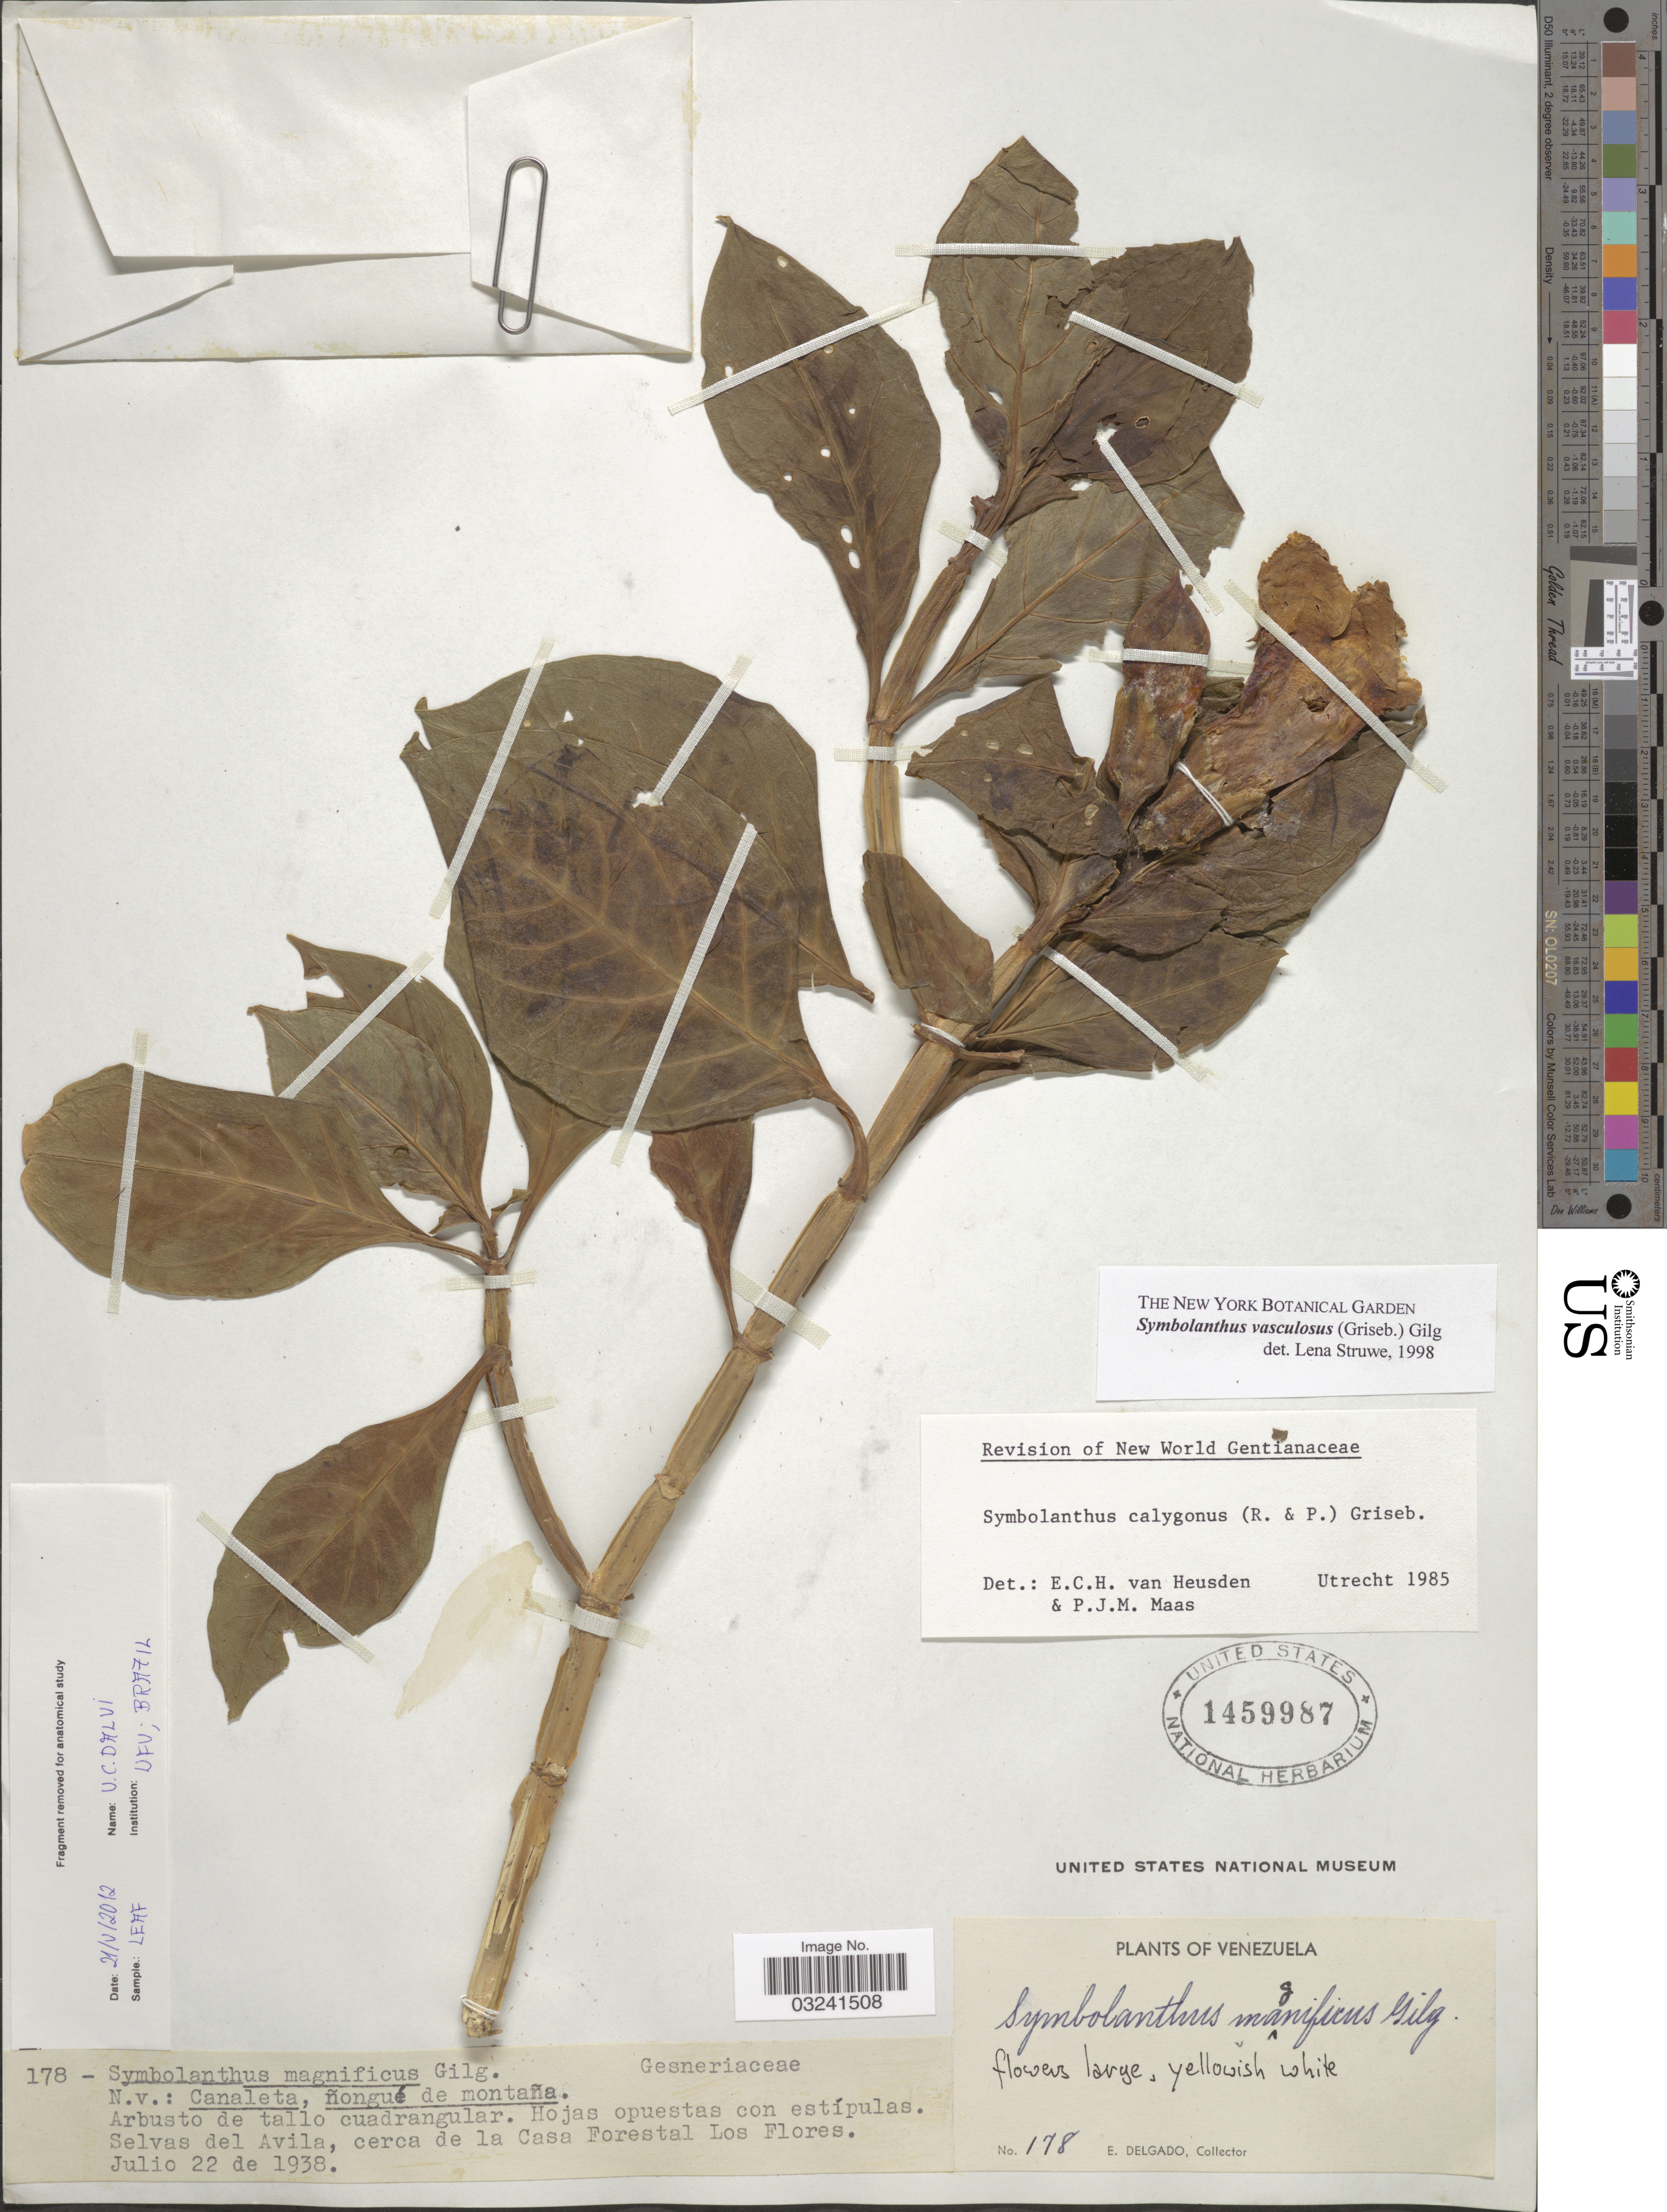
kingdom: Plantae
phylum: Tracheophyta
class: Magnoliopsida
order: Gentianales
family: Gentianaceae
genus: Symbolanthus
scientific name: Symbolanthus vasculosus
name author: (Griseb.) Gilg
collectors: E. Delgado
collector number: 178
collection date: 1938-07-22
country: Venezuela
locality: Selvas del Avila, cerca de la Casa Forestal Los Flores.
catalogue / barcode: US 1459987